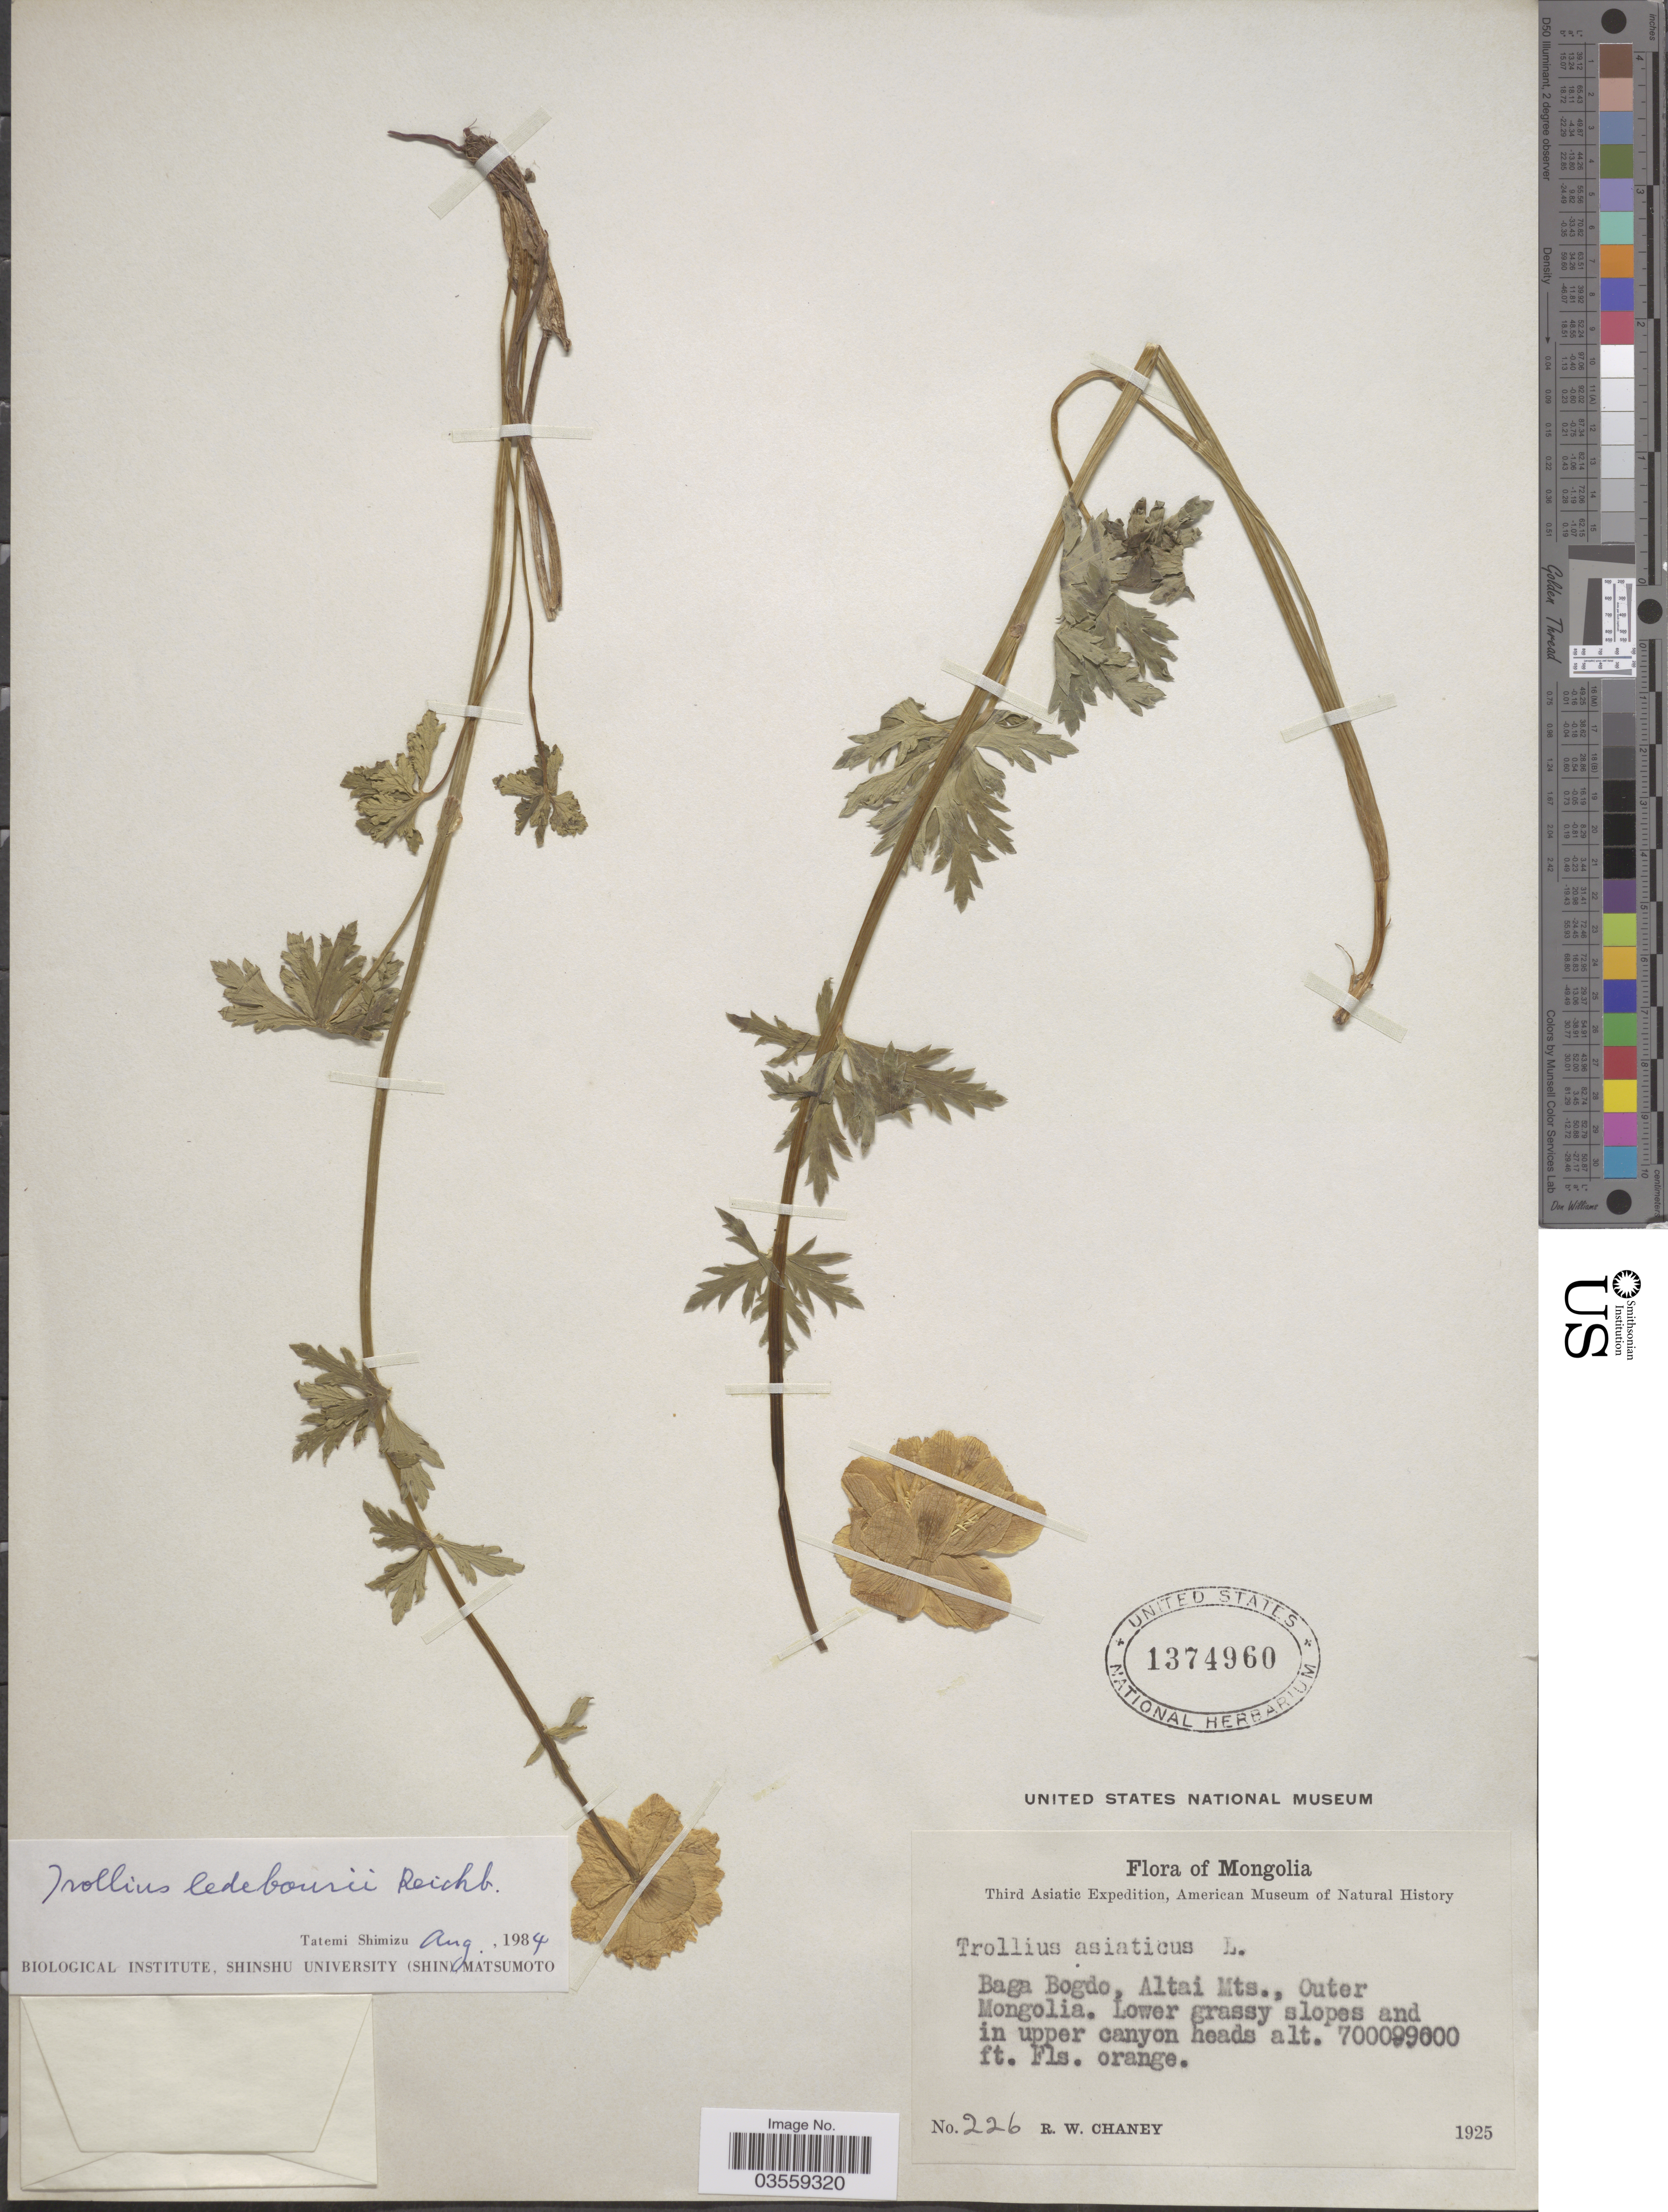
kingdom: Plantae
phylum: Tracheophyta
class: Magnoliopsida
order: Ranunculales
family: Ranunculaceae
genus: Trollius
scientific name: Trollius ledebourii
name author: Rchb.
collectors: R. Chaney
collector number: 226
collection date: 1925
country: Mongolia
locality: Baga Bogdo, Altai Mts., Outer Mongolia.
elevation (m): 2134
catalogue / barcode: US 1374960